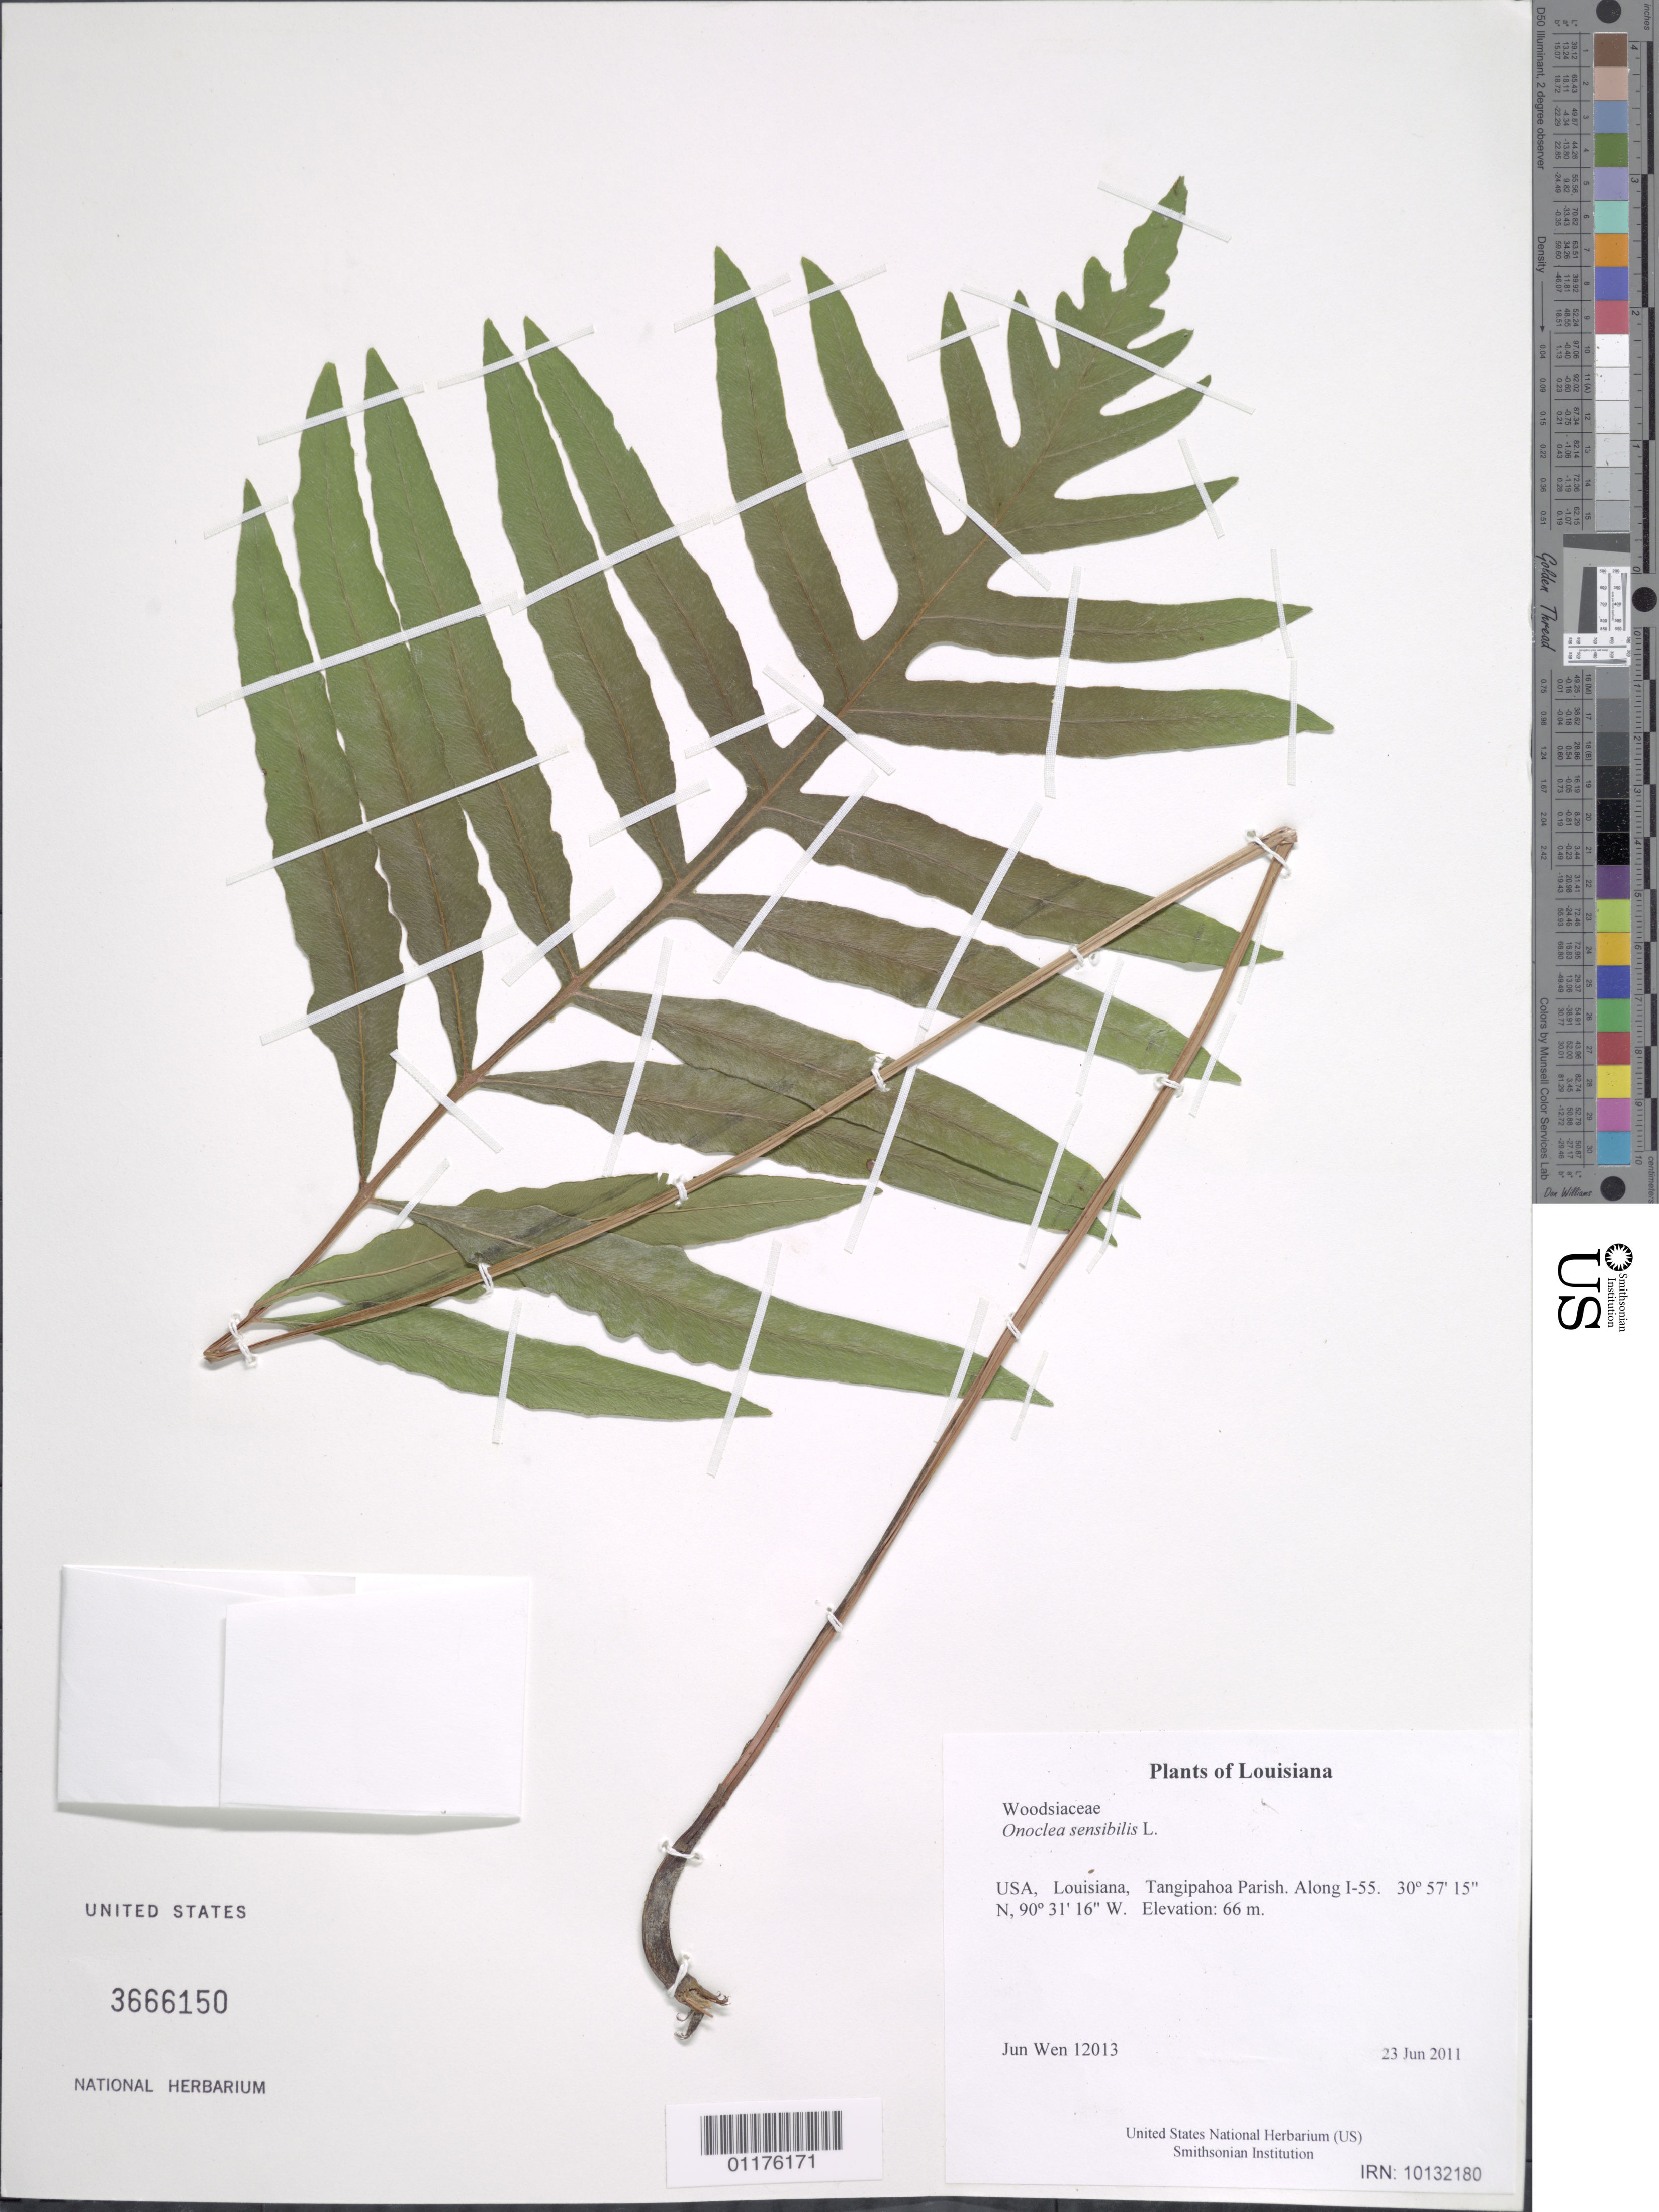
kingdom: Plantae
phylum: Tracheophyta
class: Polypodiopsida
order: Polypodiales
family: Onocleaceae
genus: Onoclea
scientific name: Onoclea sensibilis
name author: L.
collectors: J. Wen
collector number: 12013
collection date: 2011-06-23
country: United States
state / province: Louisiana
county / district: Tangipahoa Parish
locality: Along I-55.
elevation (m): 66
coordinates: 30 57.254 N, 90 31.275 W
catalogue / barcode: US 3666150